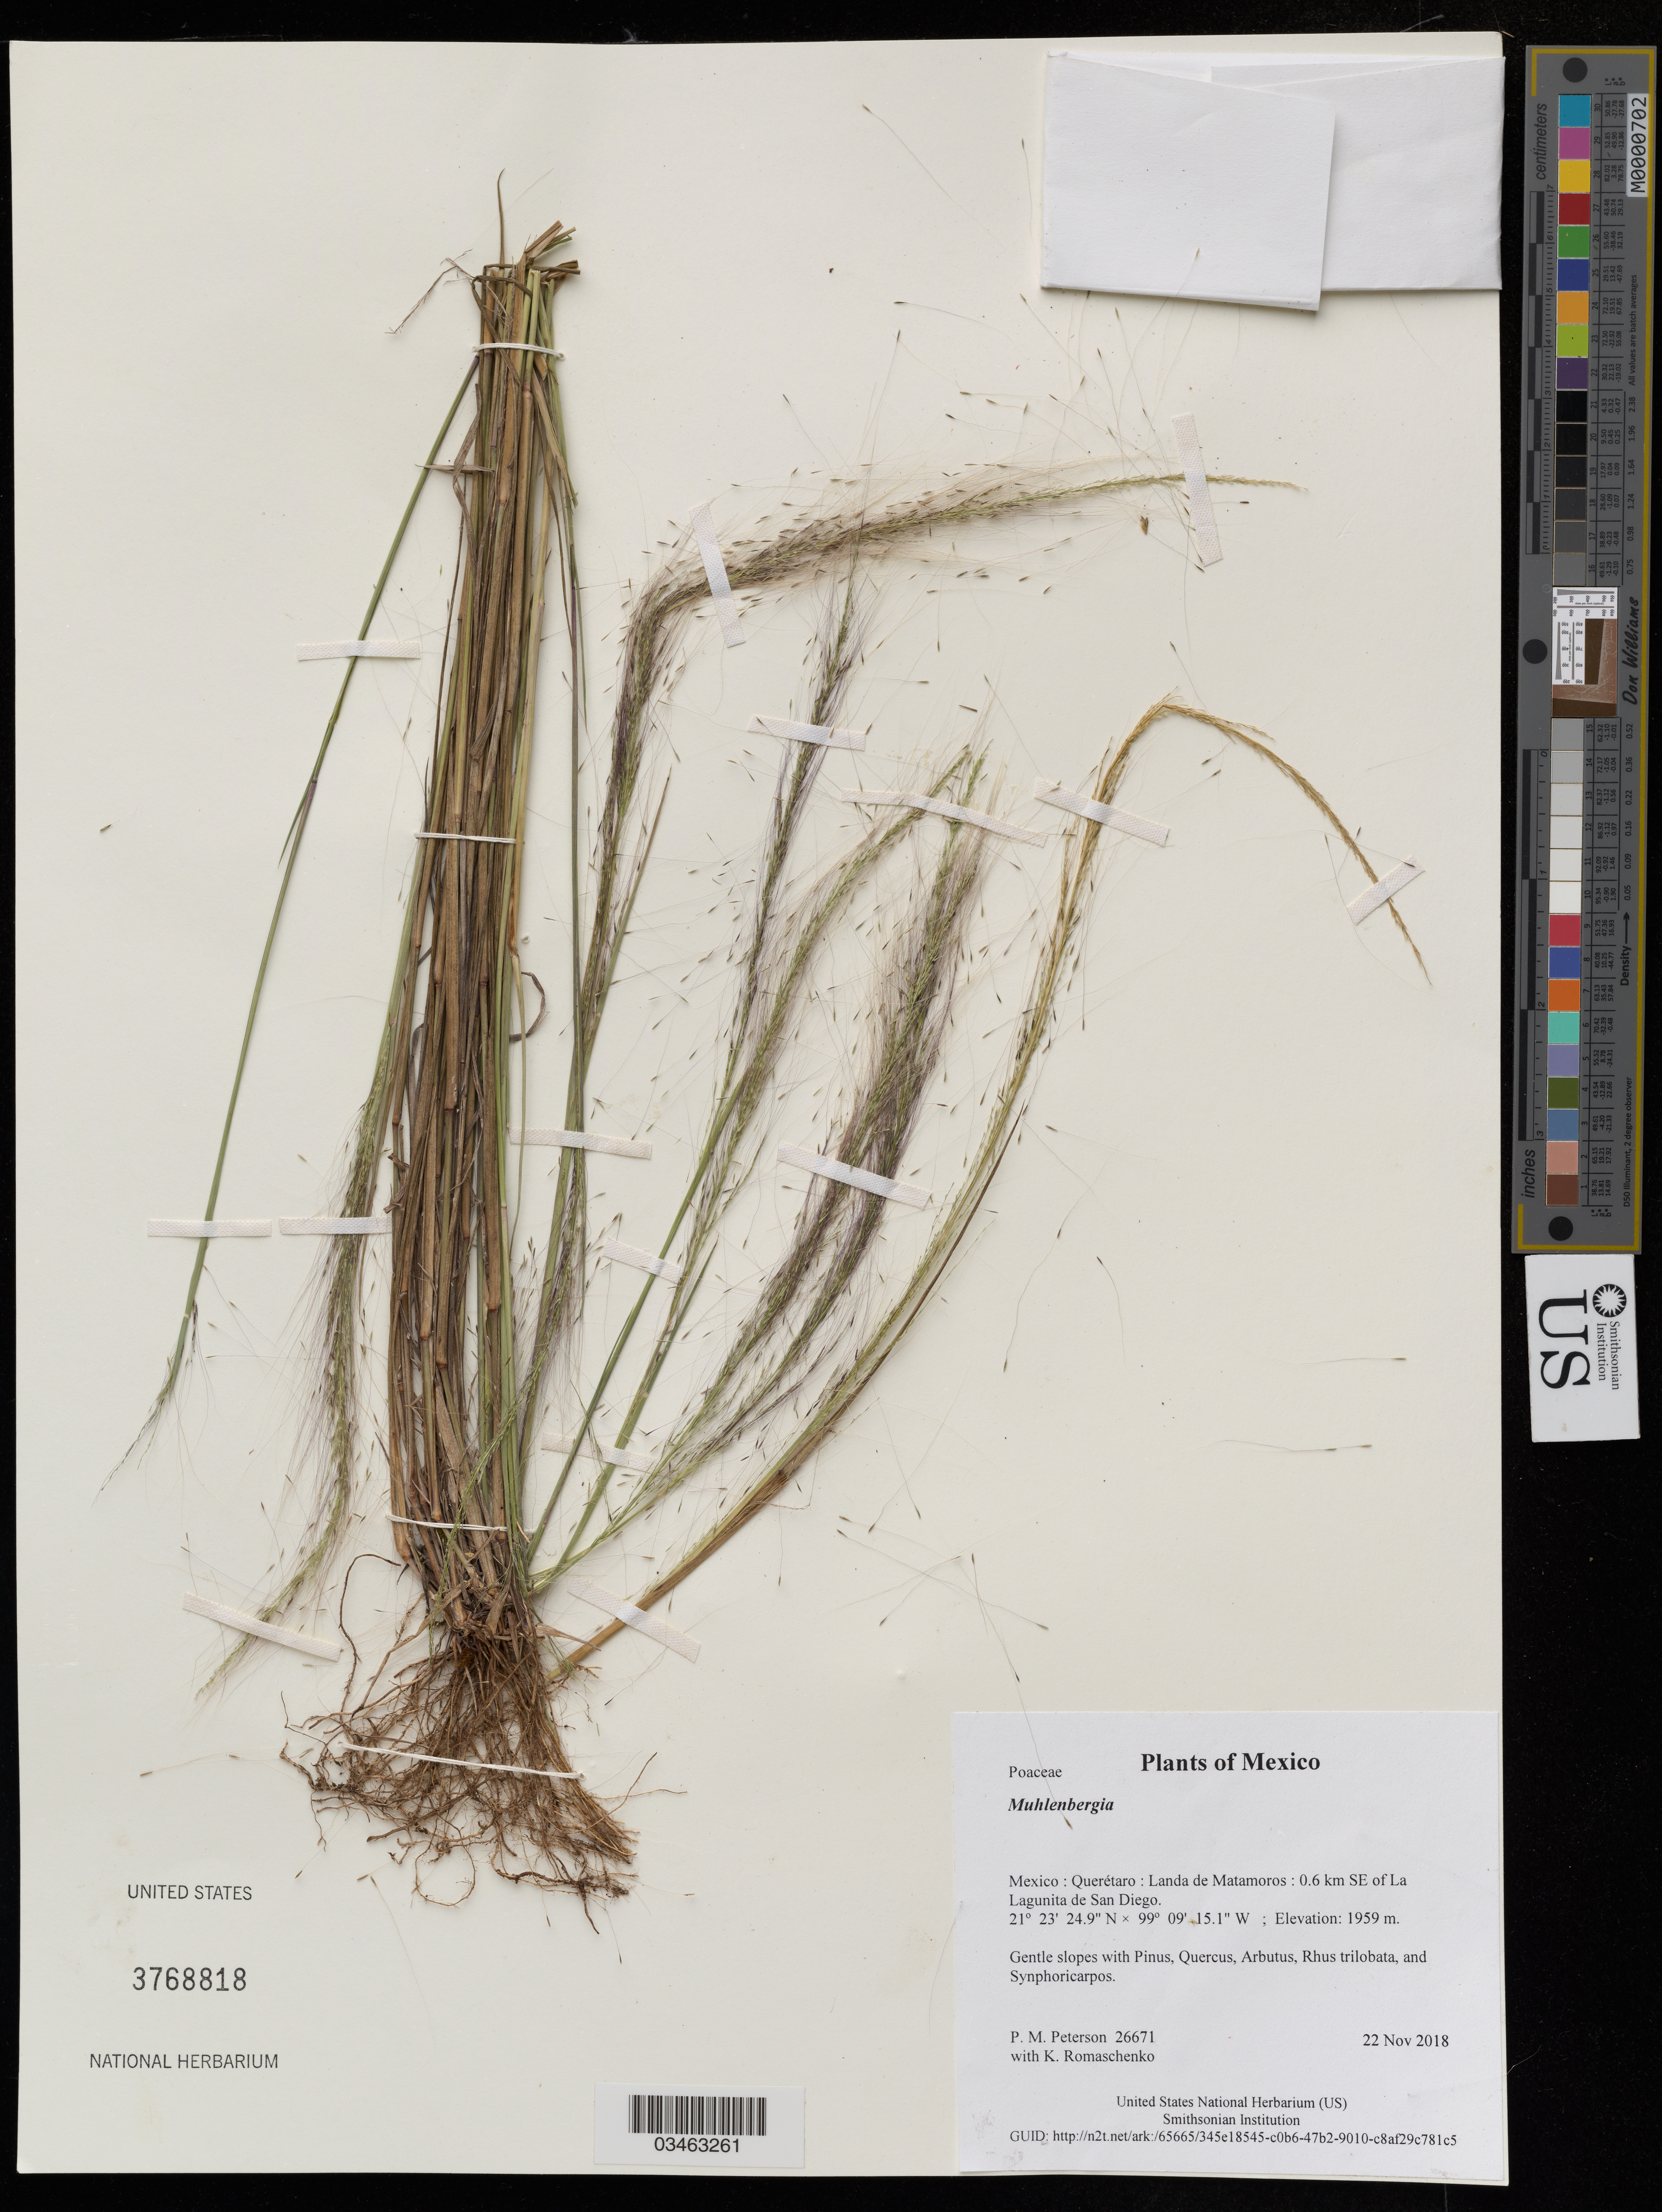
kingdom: Plantae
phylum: Tracheophyta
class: Liliopsida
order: Poales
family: Poaceae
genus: Muhlenbergia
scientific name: Muhlenbergia sp.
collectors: P. M. Peterson & K. Romaschenko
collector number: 26671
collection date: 2018-11-22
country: Mexico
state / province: Querétaro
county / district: Landa de Matamoros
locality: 0.6 km SE of La Lagunita de San Diego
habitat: Gentle slopes with Pinus, Quercus, Arbutus, Rhus trilobata, and Synphoricarpos.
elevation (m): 1959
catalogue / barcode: US 3768818